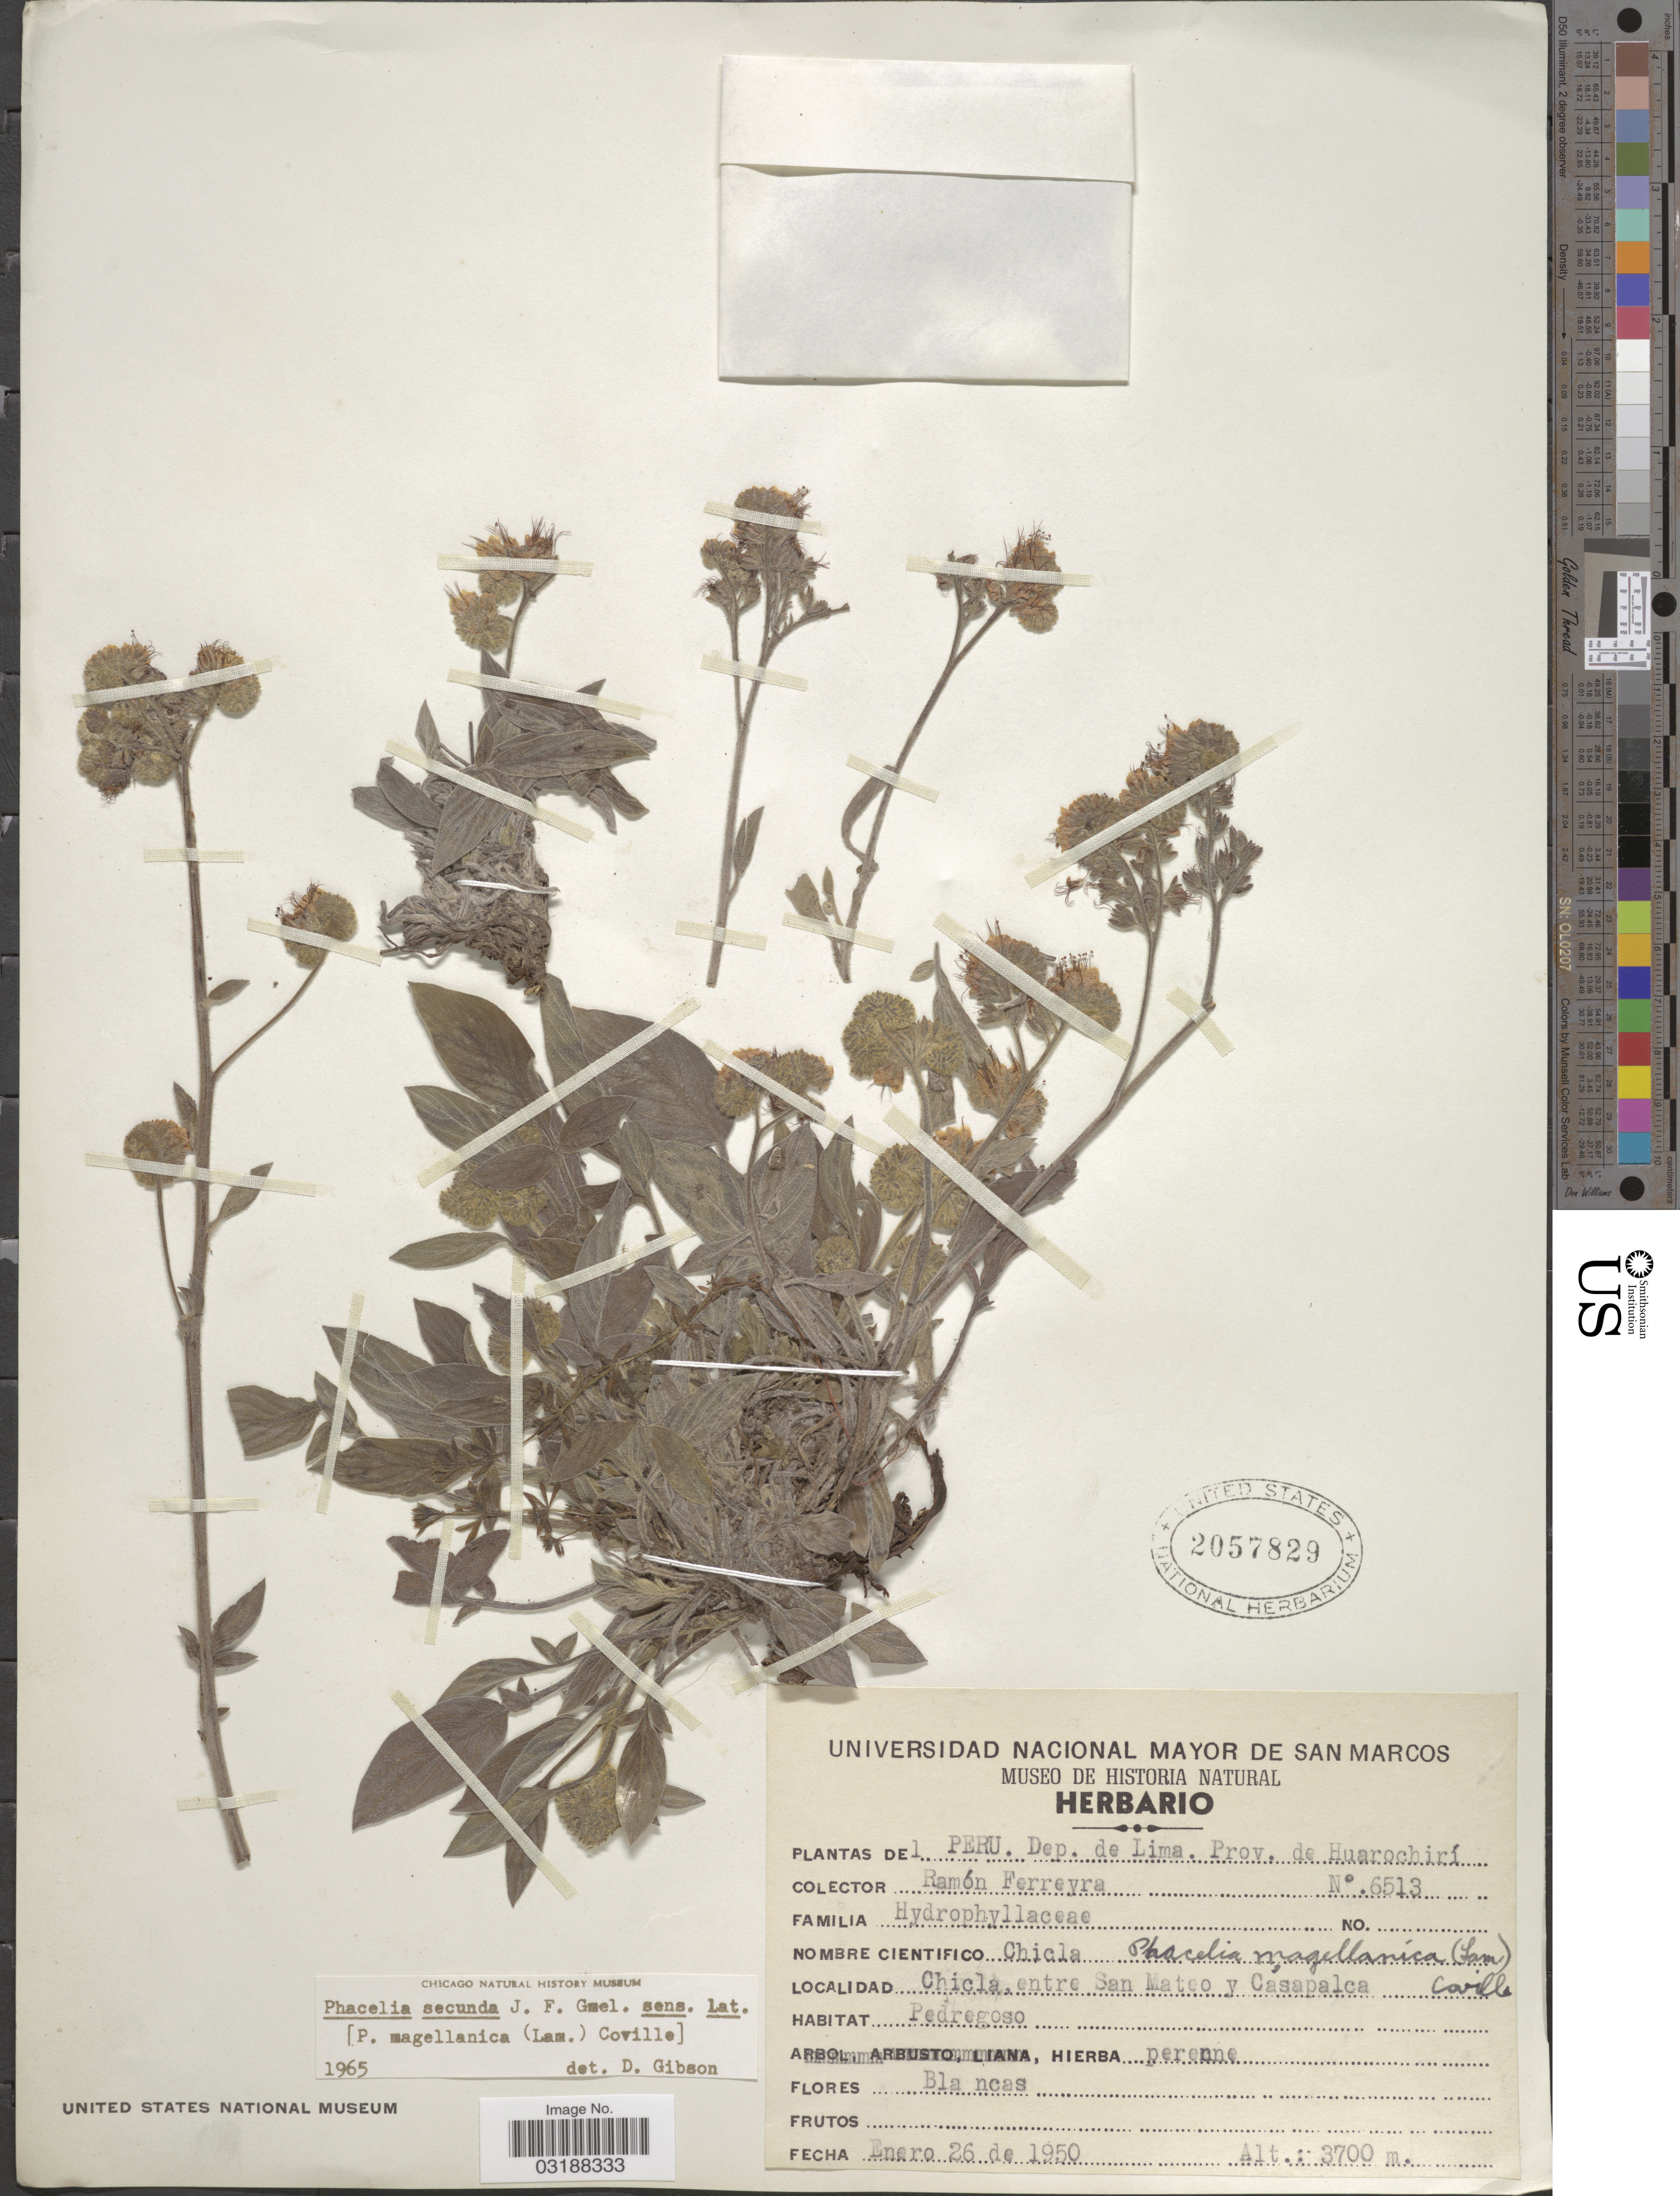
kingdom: Plantae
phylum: Tracheophyta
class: Magnoliopsida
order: Boraginales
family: Hydrophyllaceae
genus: Phacelia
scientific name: Phacelia secunda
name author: J.F. Gmel.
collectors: R. A. Ferreyra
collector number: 6513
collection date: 1950-01-26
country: Peru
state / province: Lima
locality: Dep. de Lima. Prov. de Huarochirí. Chicla, entre San Mateo y Casapalca.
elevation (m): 3700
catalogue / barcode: US 2057829